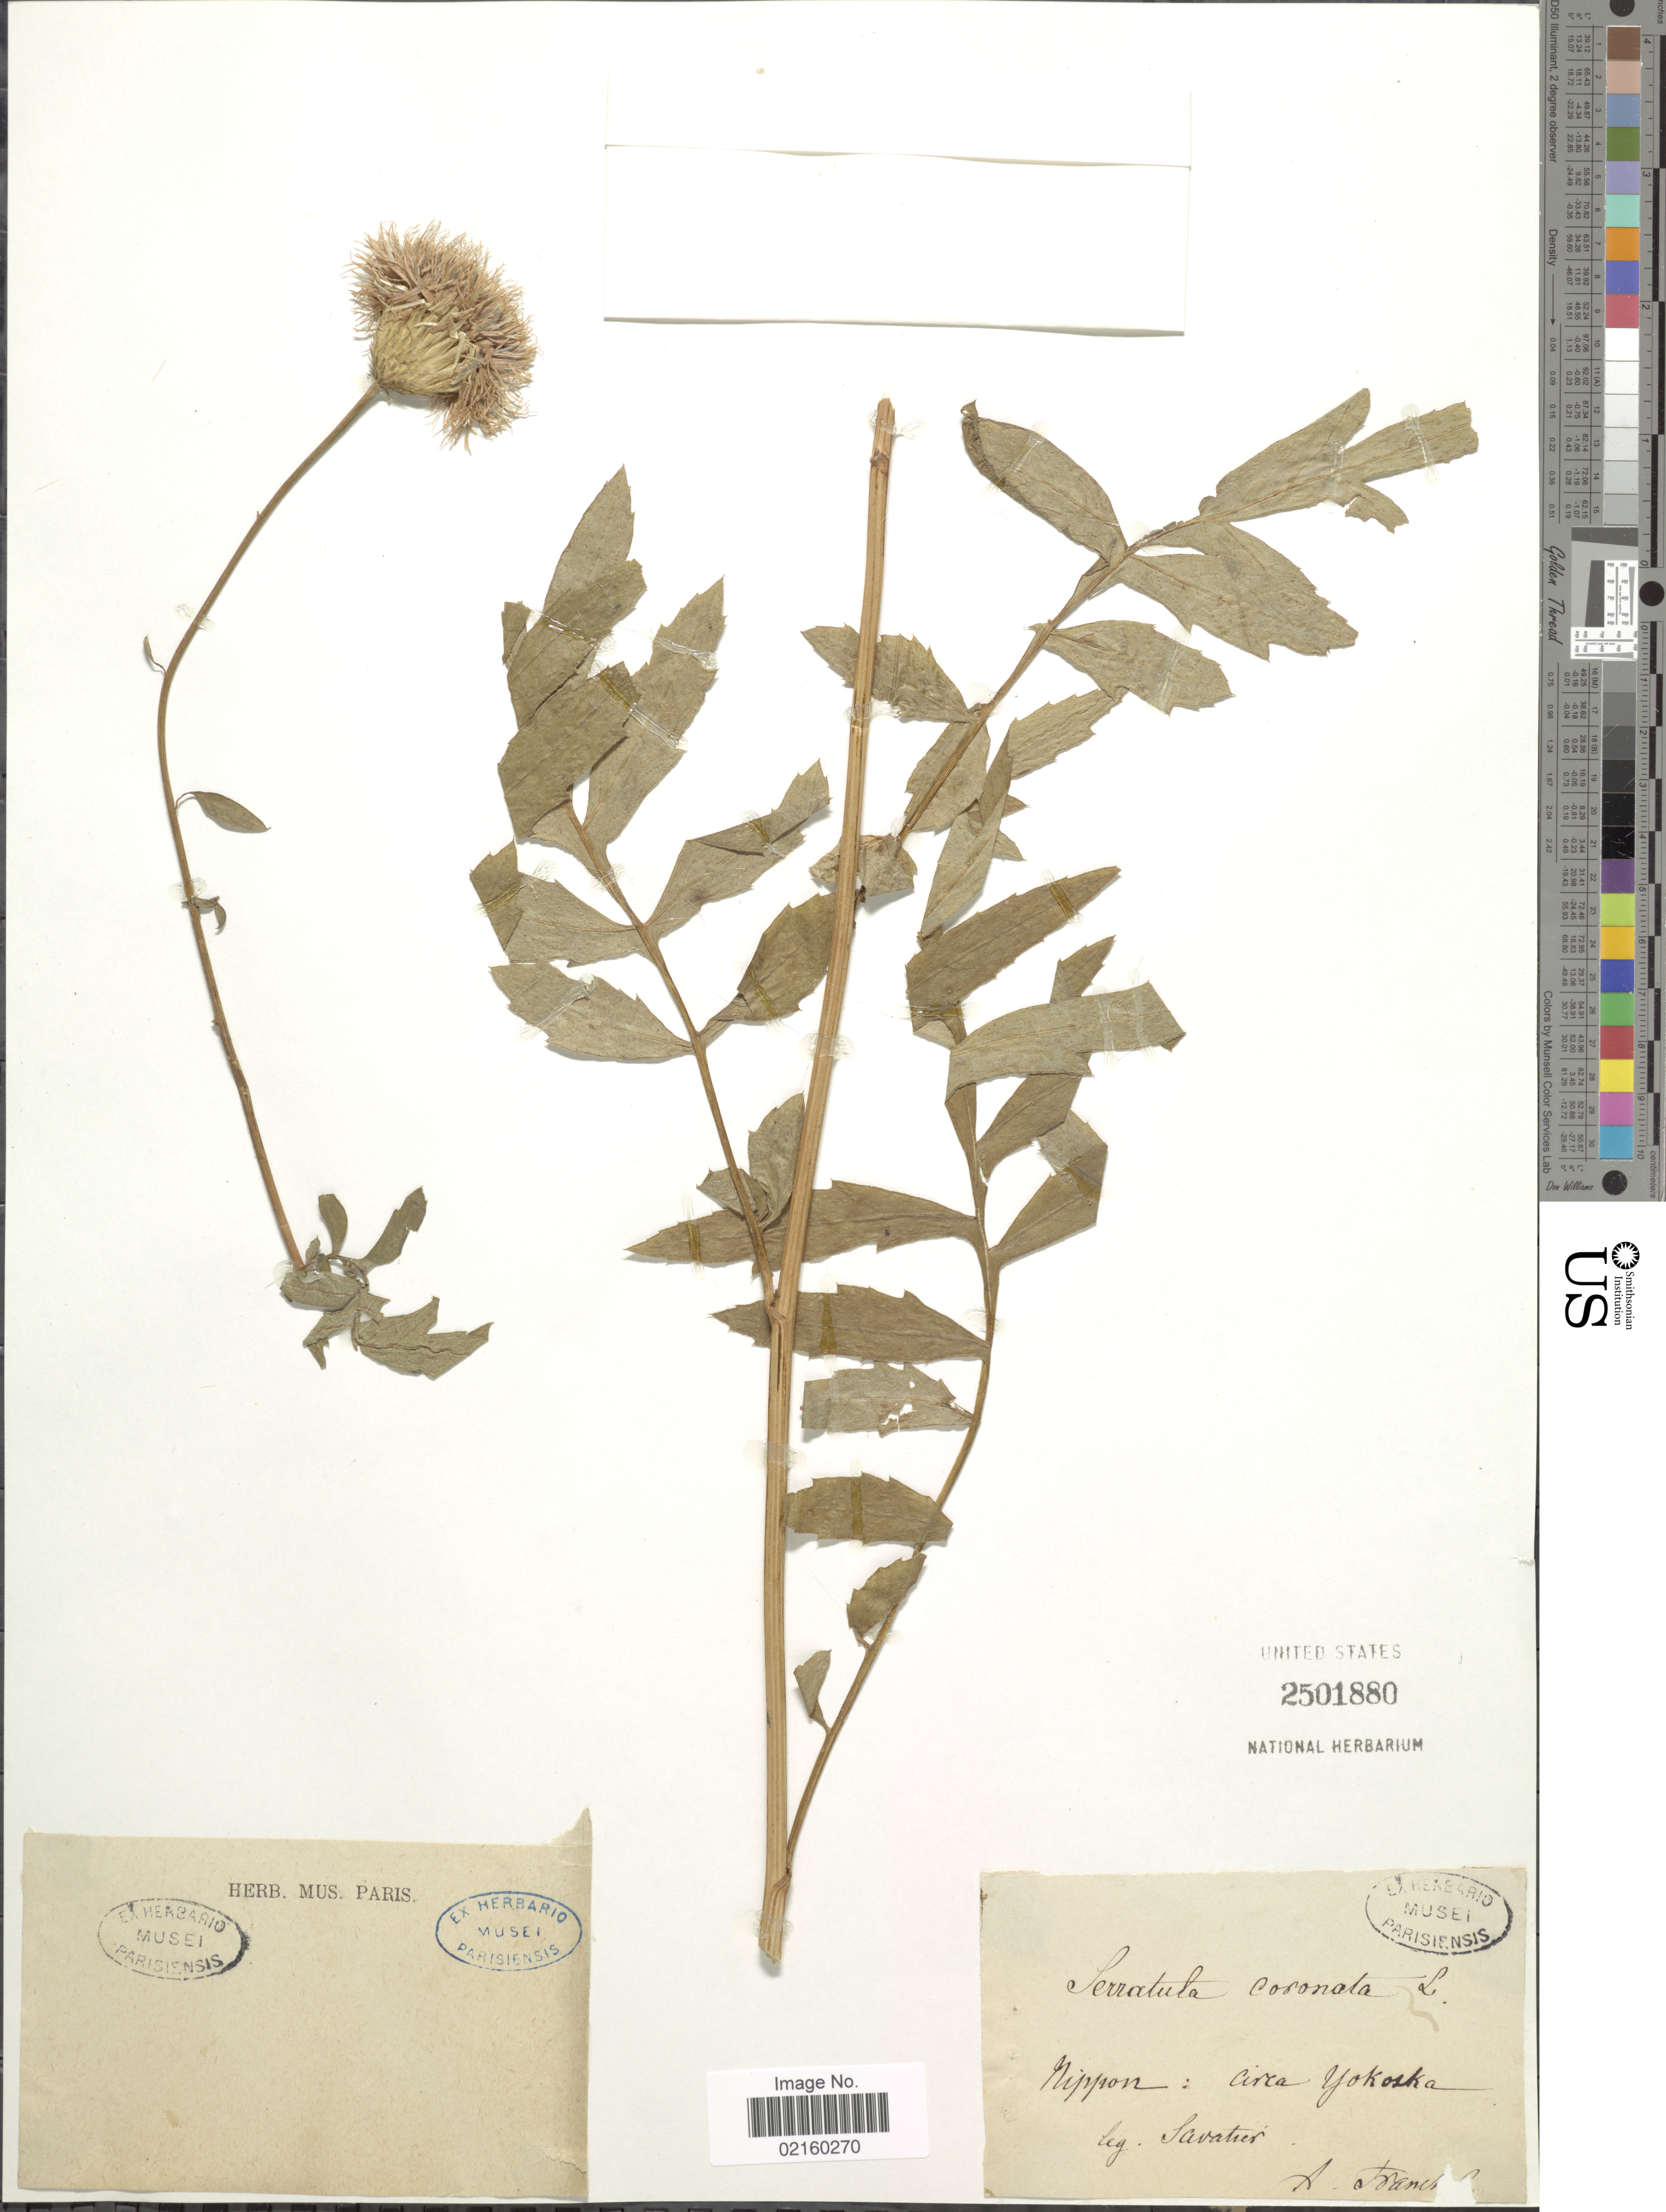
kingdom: Plantae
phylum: Tracheophyta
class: Magnoliopsida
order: Asterales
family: Asteraceae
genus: Serratula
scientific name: Serratula coronata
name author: L.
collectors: Savatier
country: Japan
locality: Nippon, circa Yokoska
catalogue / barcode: US 2501880